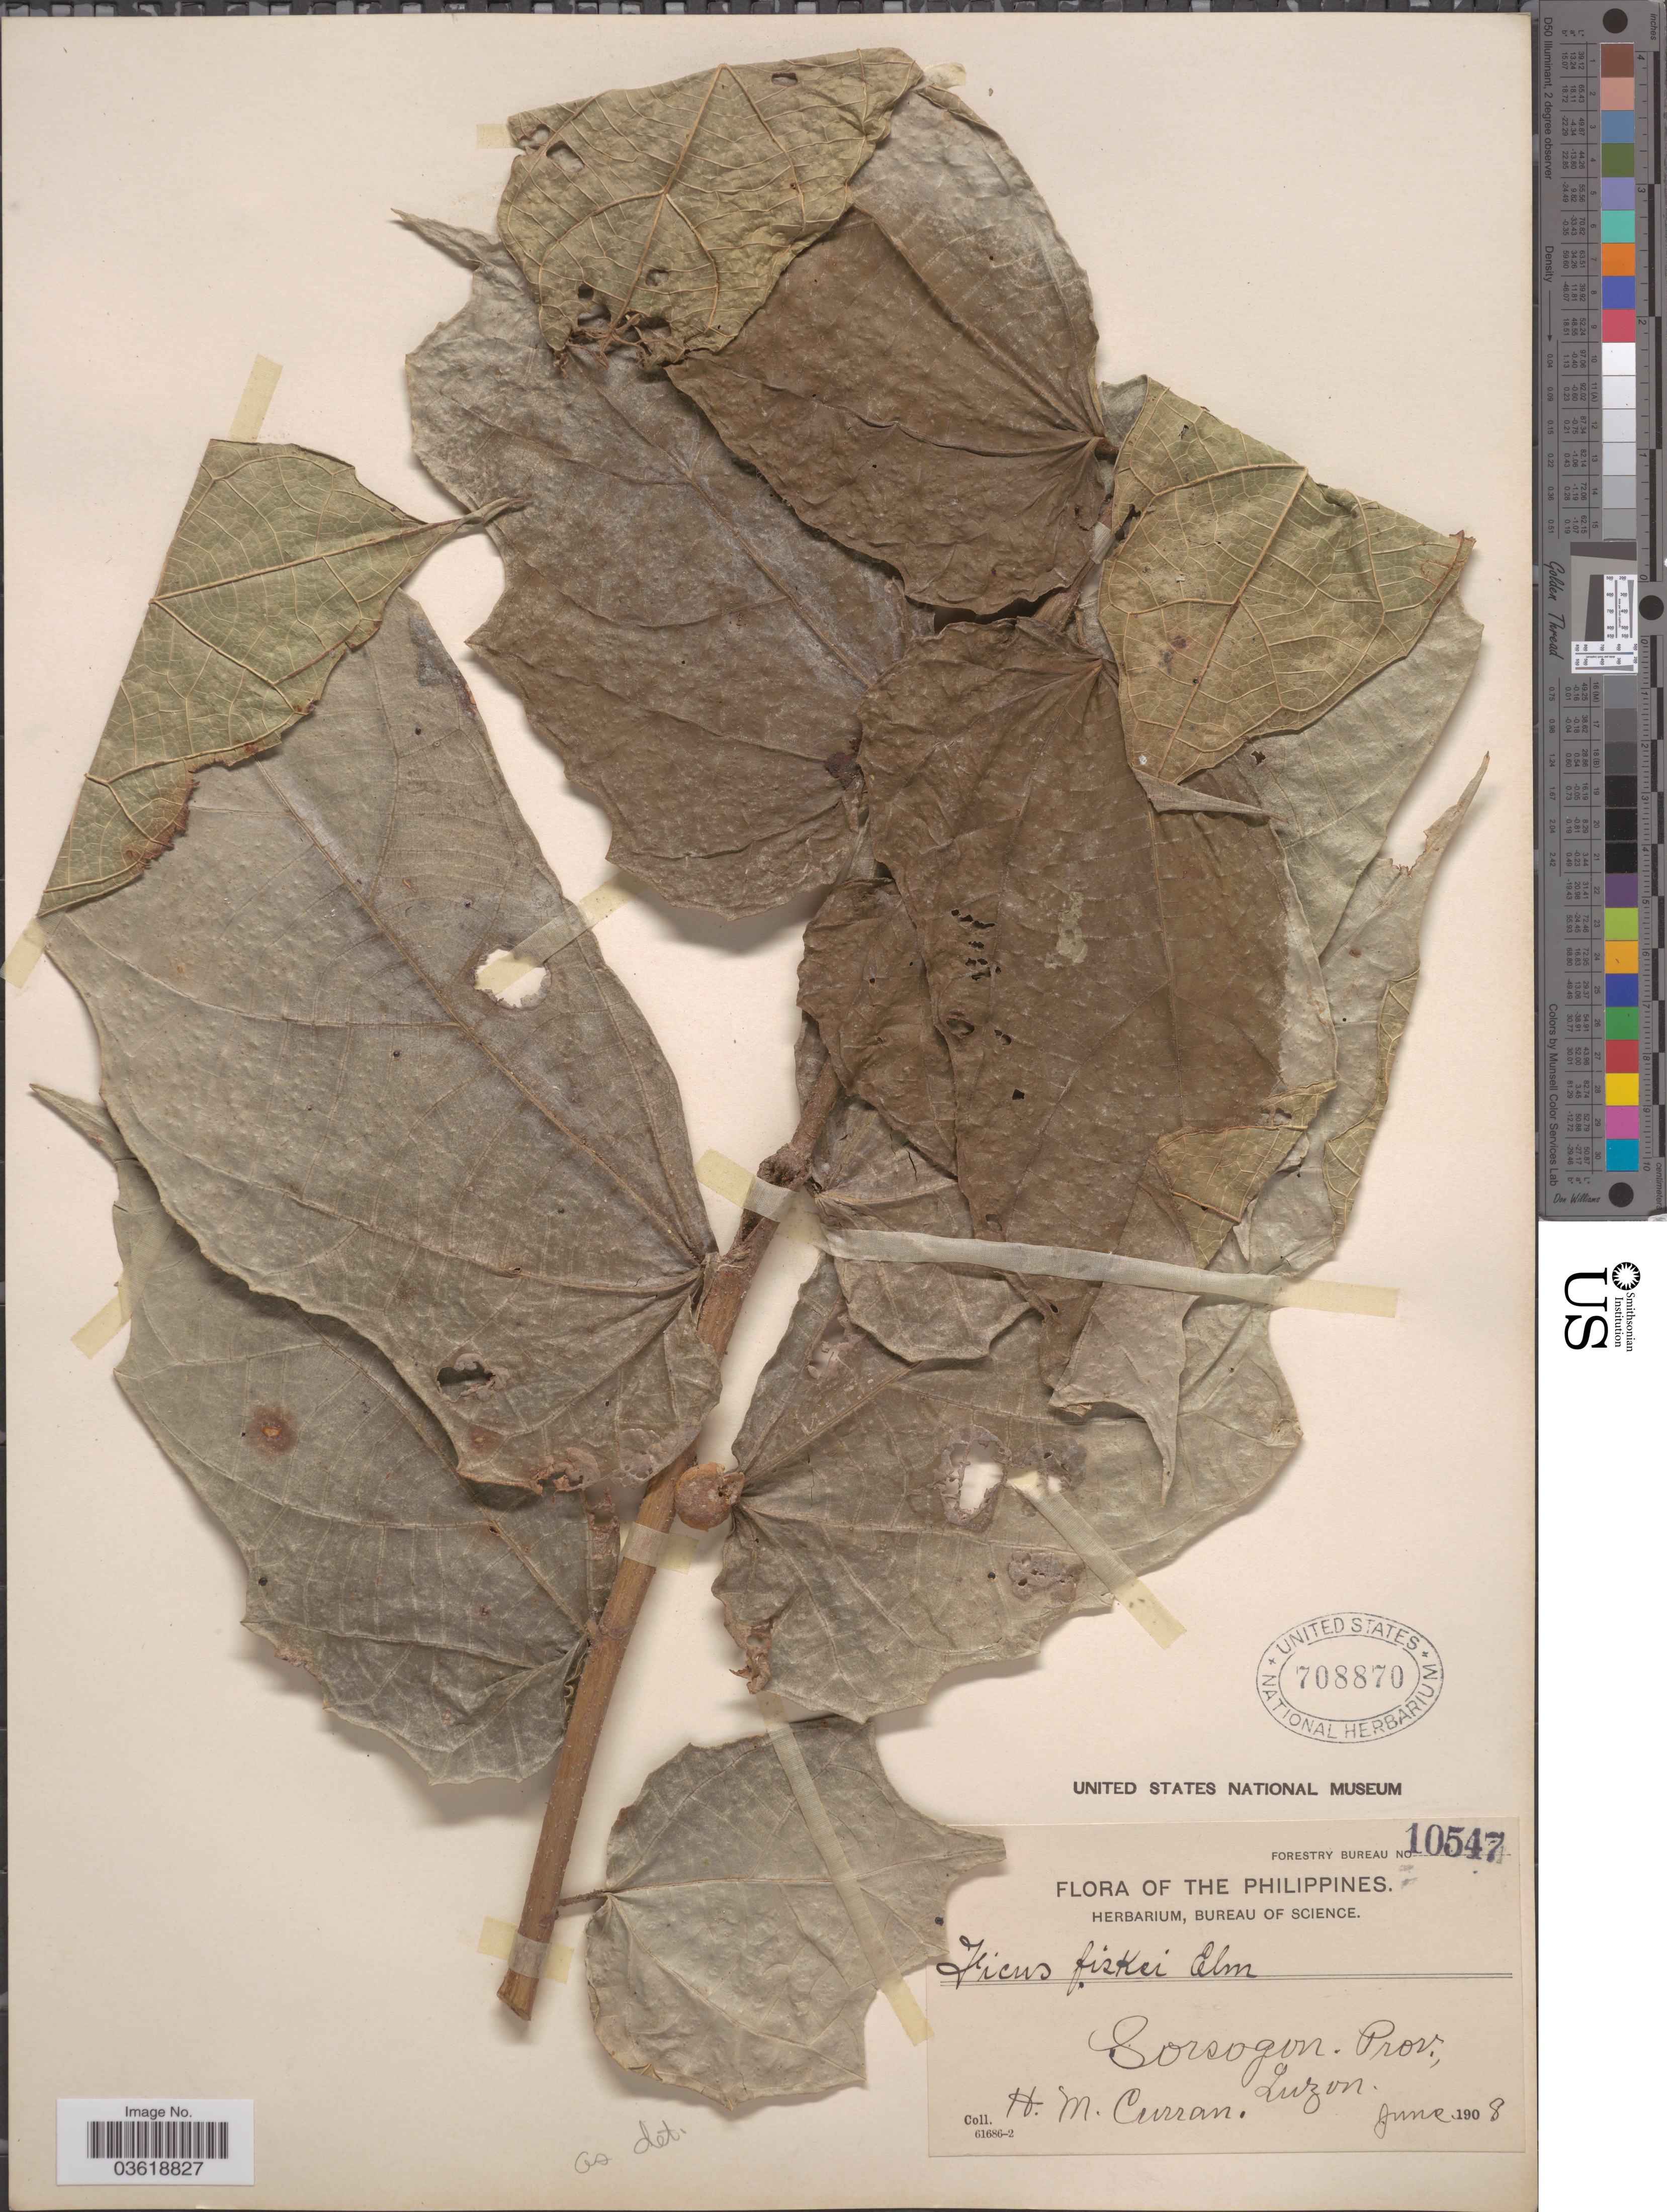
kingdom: Plantae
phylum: Tracheophyta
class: Magnoliopsida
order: Rosales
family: Moraceae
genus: Ficus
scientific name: Ficus fiskei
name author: Elmer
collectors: H. M. Curran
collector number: Forestry Bureau 10547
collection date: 1908-06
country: Philippines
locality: Sorsogon. Prov., Luzon.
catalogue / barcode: US 708870